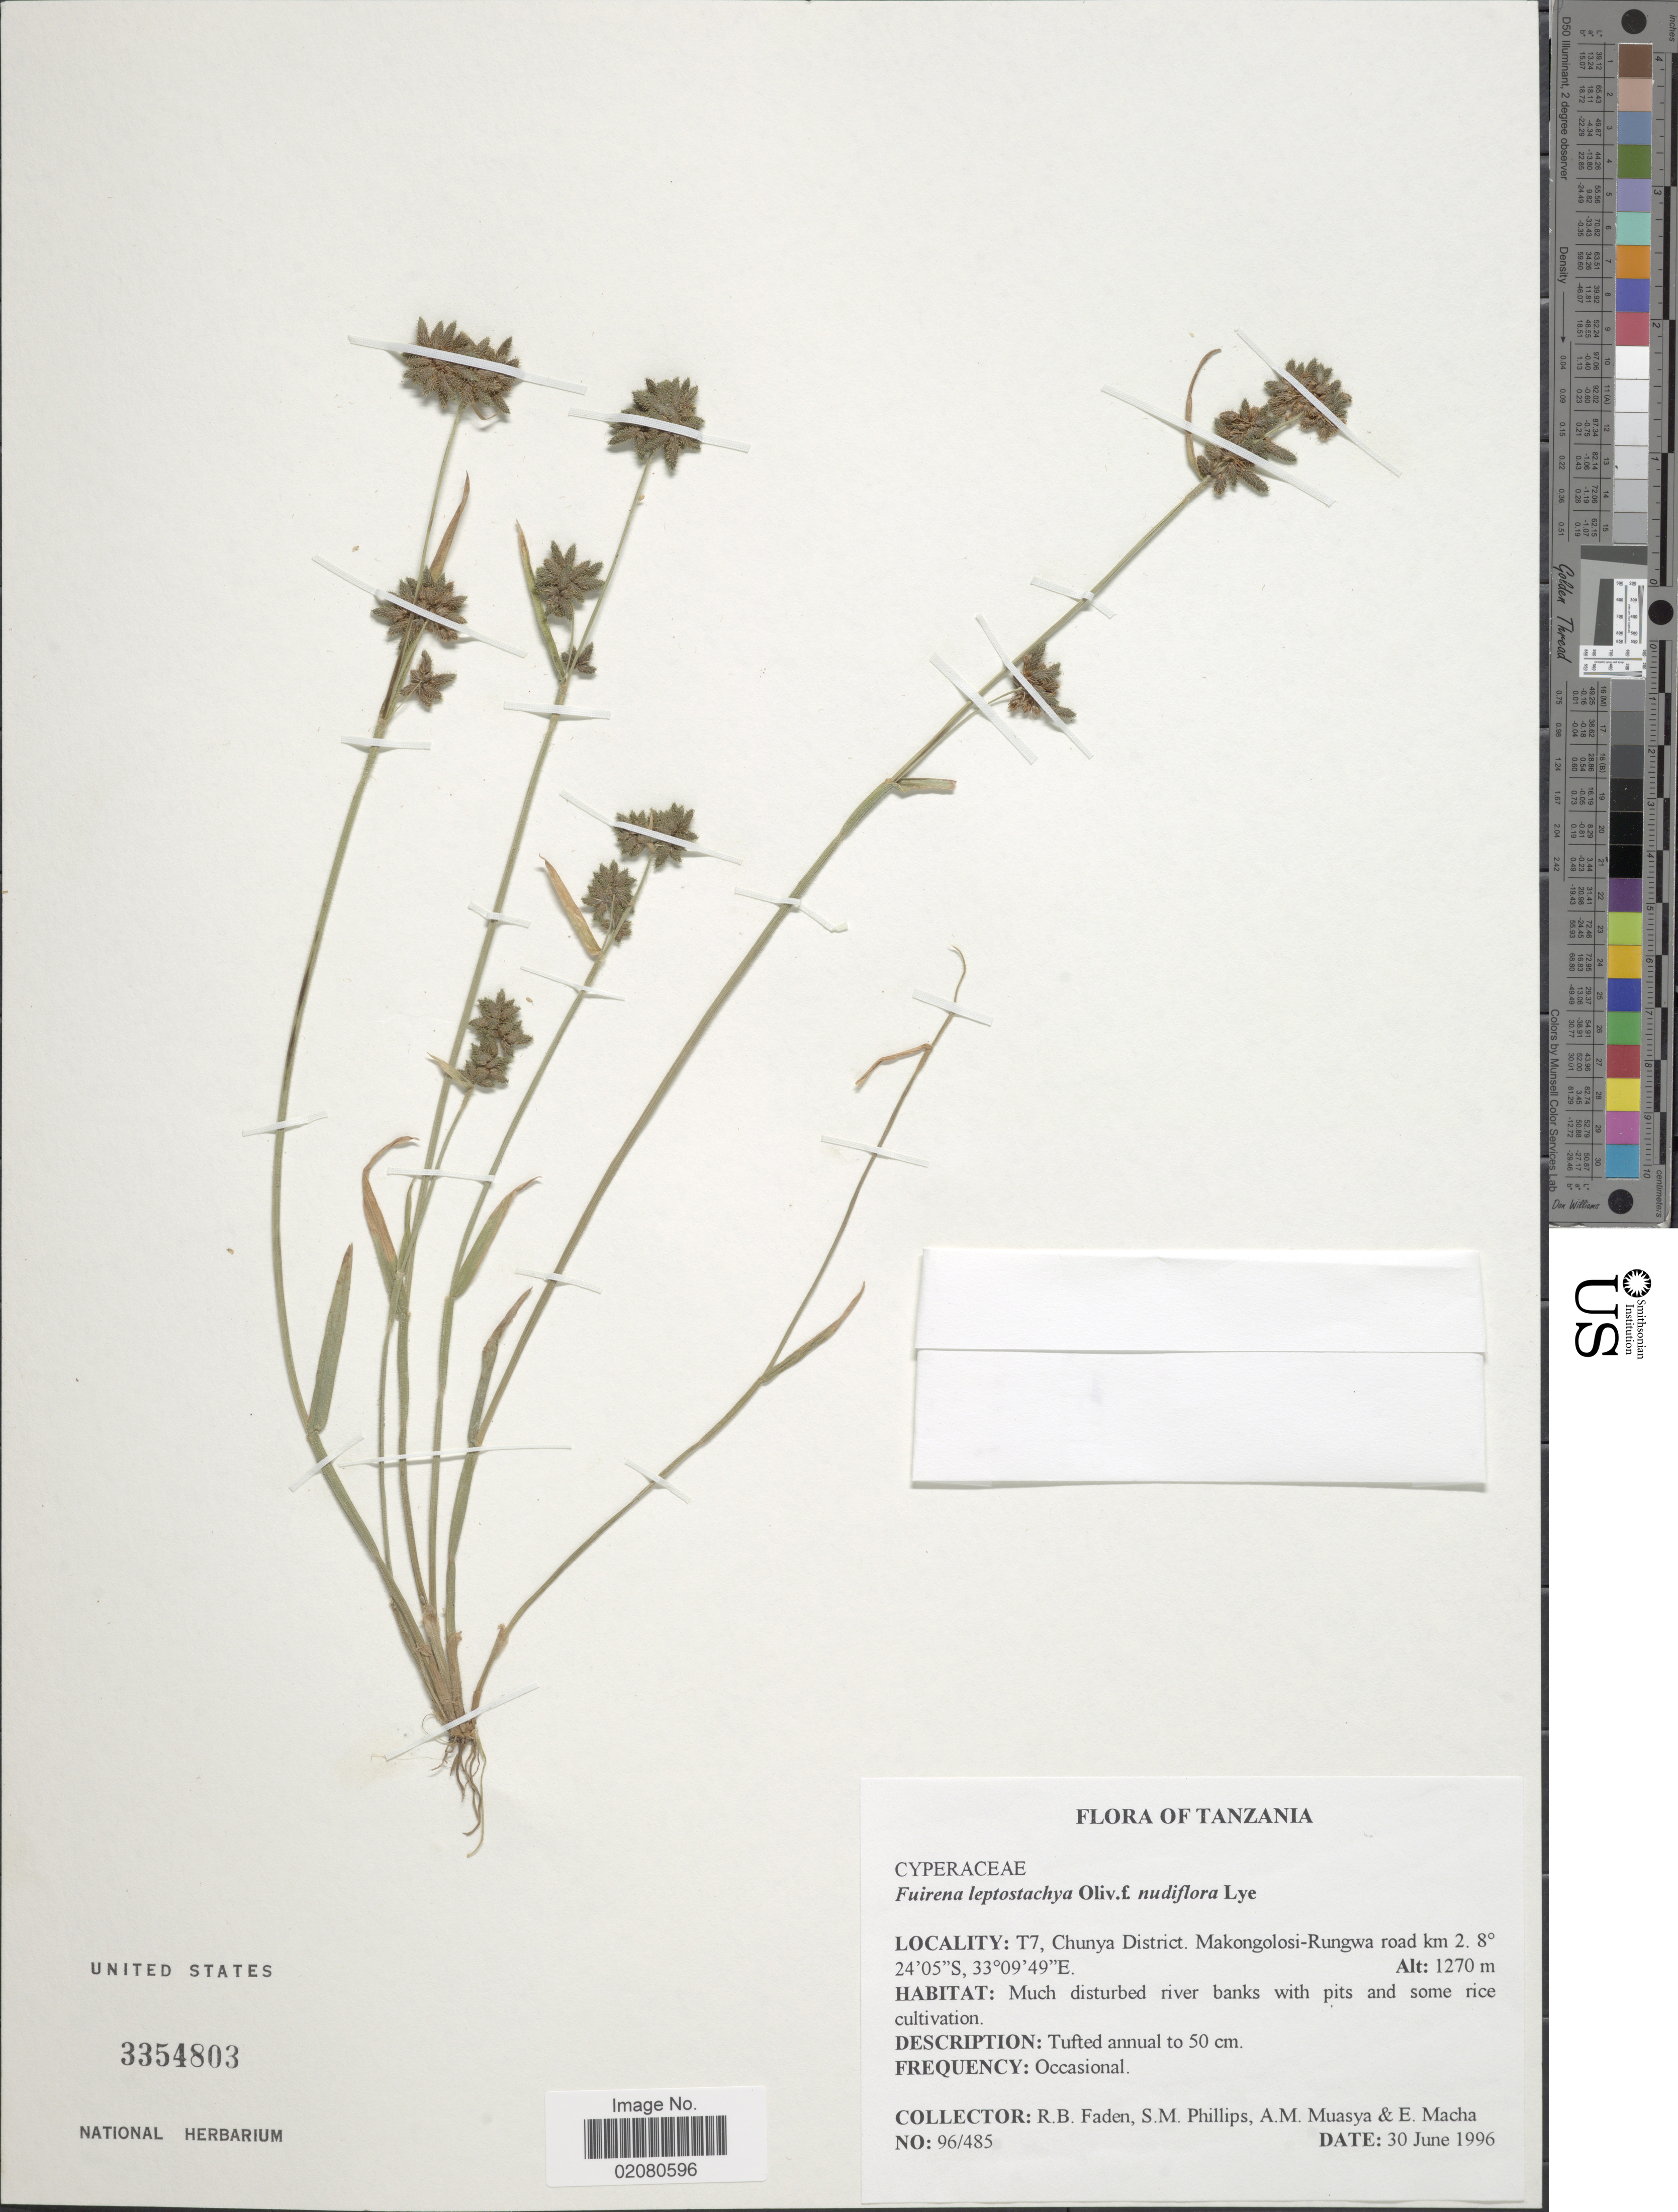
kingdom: Plantae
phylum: Tracheophyta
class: Liliopsida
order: Poales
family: Cyperaceae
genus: Fuirena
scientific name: Fuirena leptostachya f. nudiflora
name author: Lye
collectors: R. B. Faden, S. M. Phillips, A. Muasya & E. Macha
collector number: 96/485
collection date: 1996-06-30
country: Tanzania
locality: Tanzania, T7, Chunya District, Makongolosi -Rungwa road.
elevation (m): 1270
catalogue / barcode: US 3354803